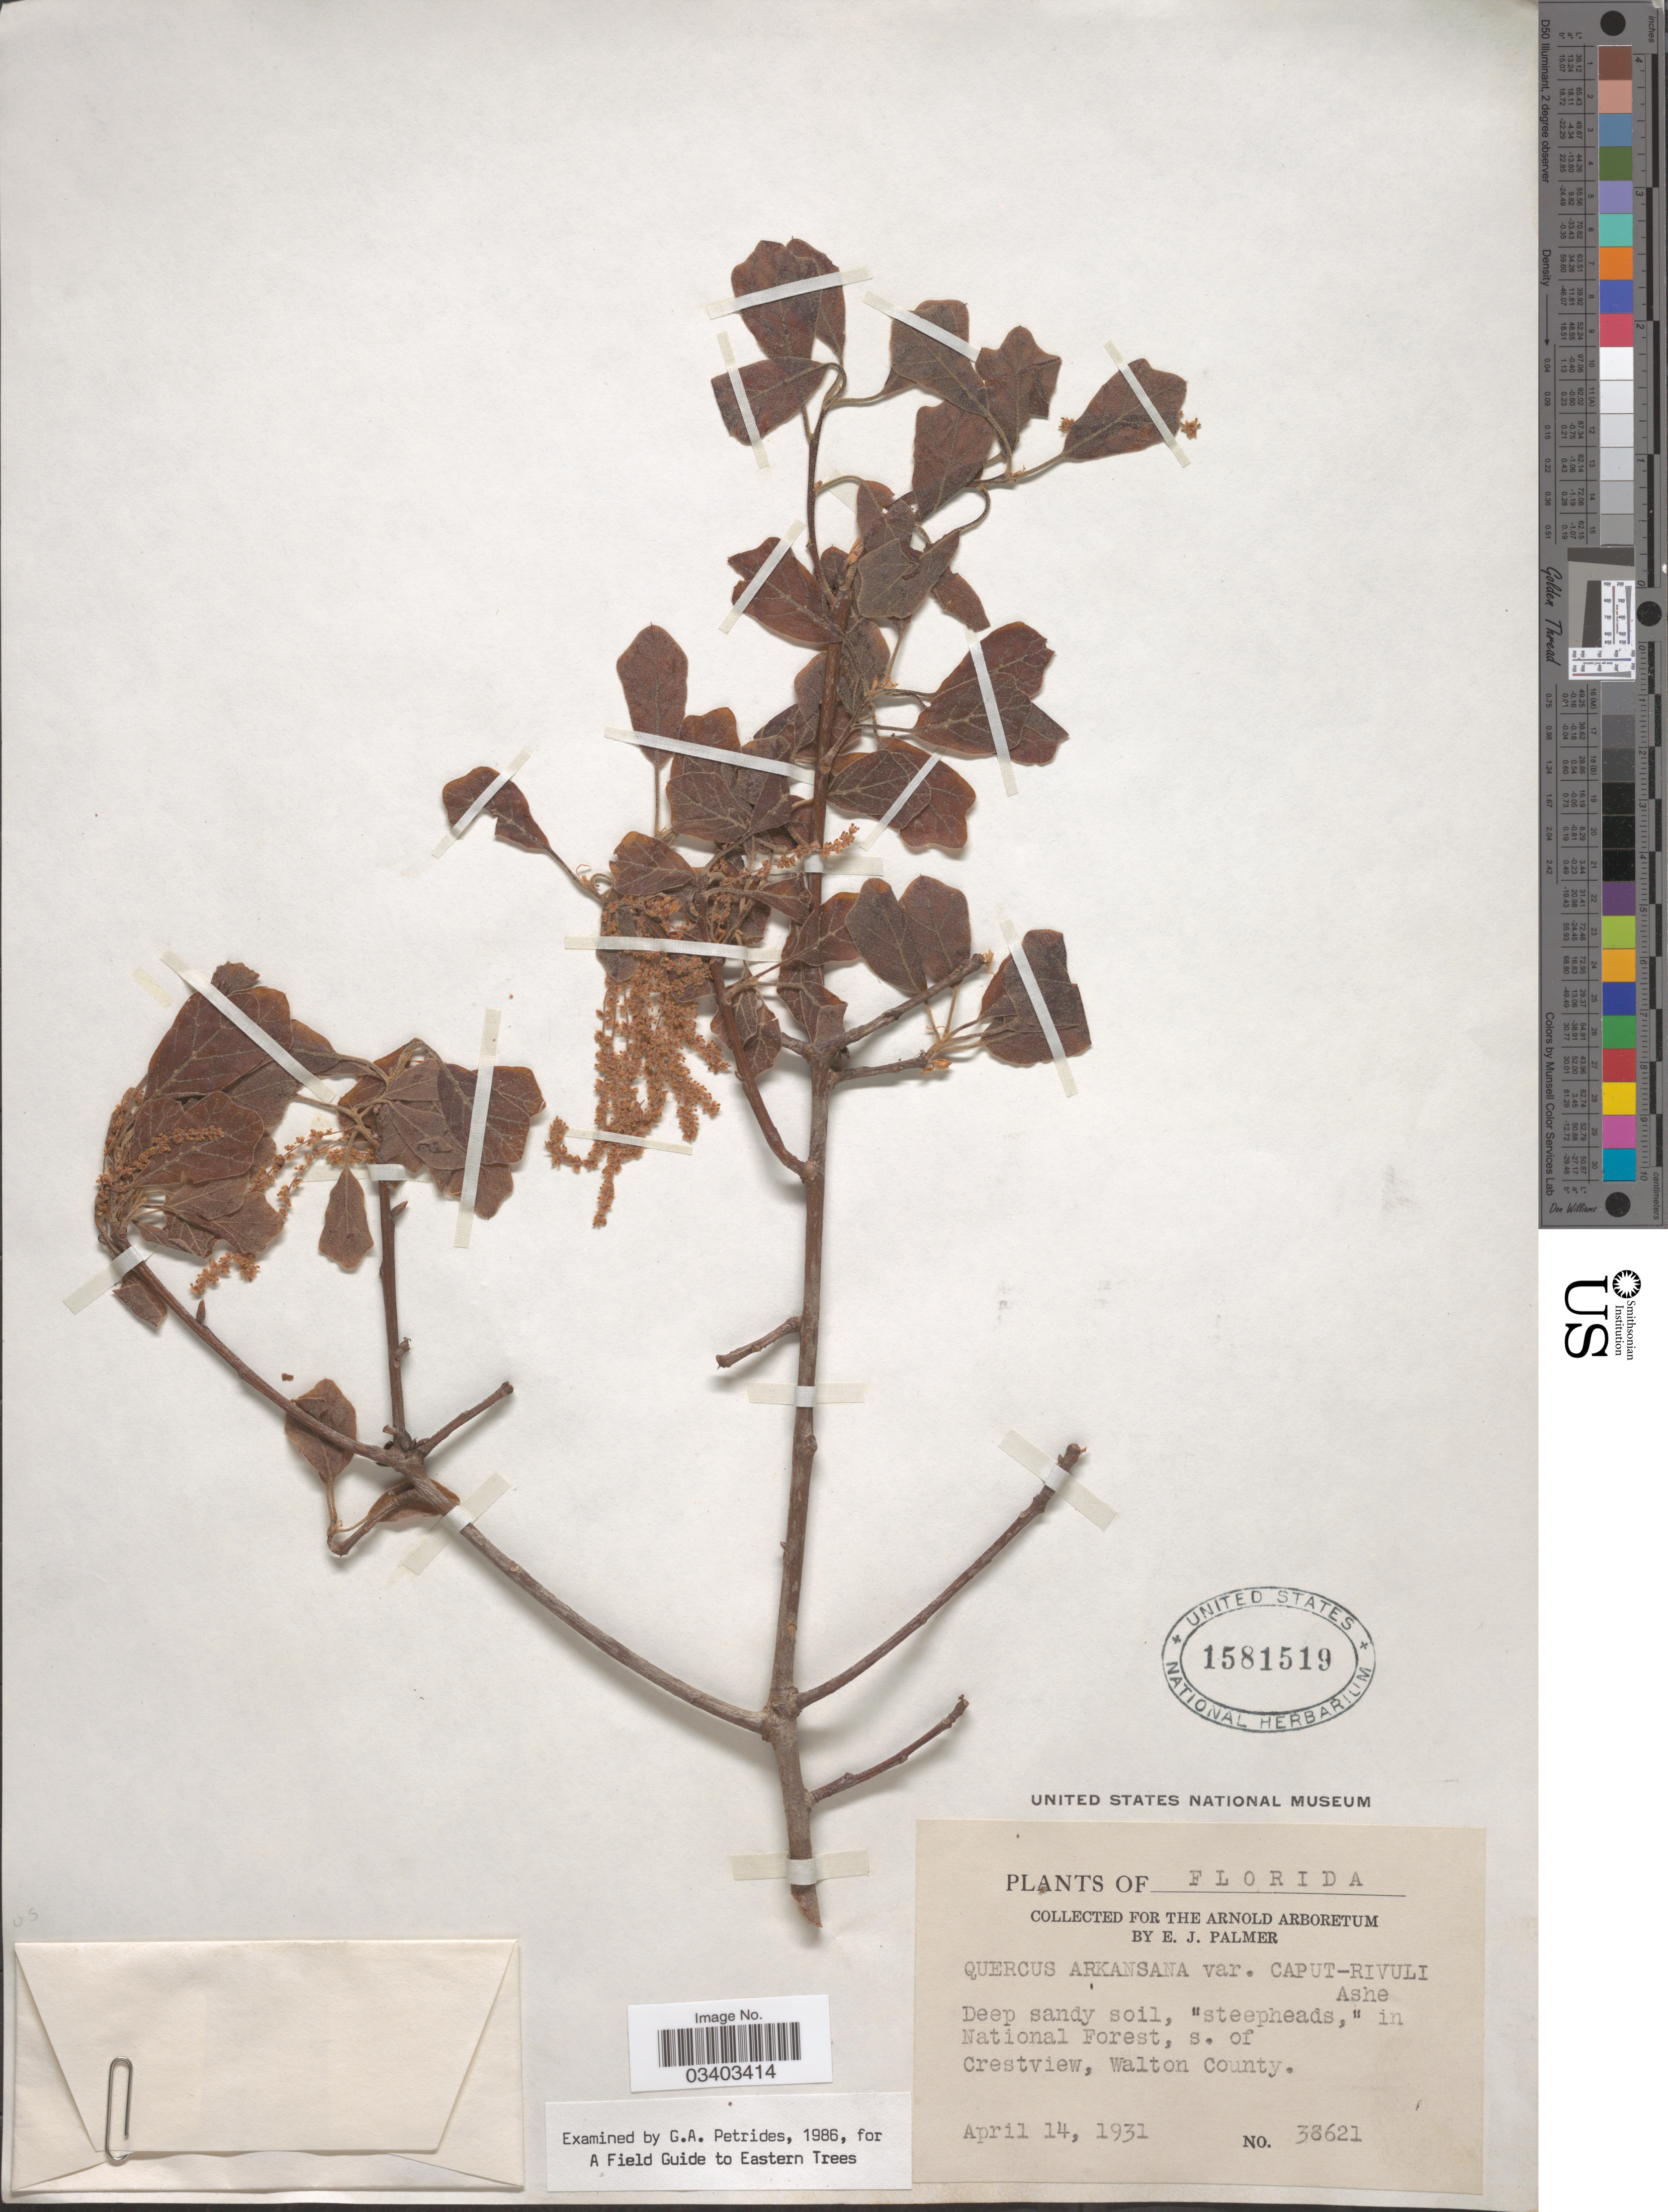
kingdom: Plantae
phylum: Tracheophyta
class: Magnoliopsida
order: Fagales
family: Fagaceae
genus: Quercus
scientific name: Quercus breviloba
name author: (Torr.) Sarg.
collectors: E. J. Palmer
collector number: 38621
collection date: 1931-09-14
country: United States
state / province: Florida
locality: In National Forest, s. of Crestview Walton County.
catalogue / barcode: US 1581519